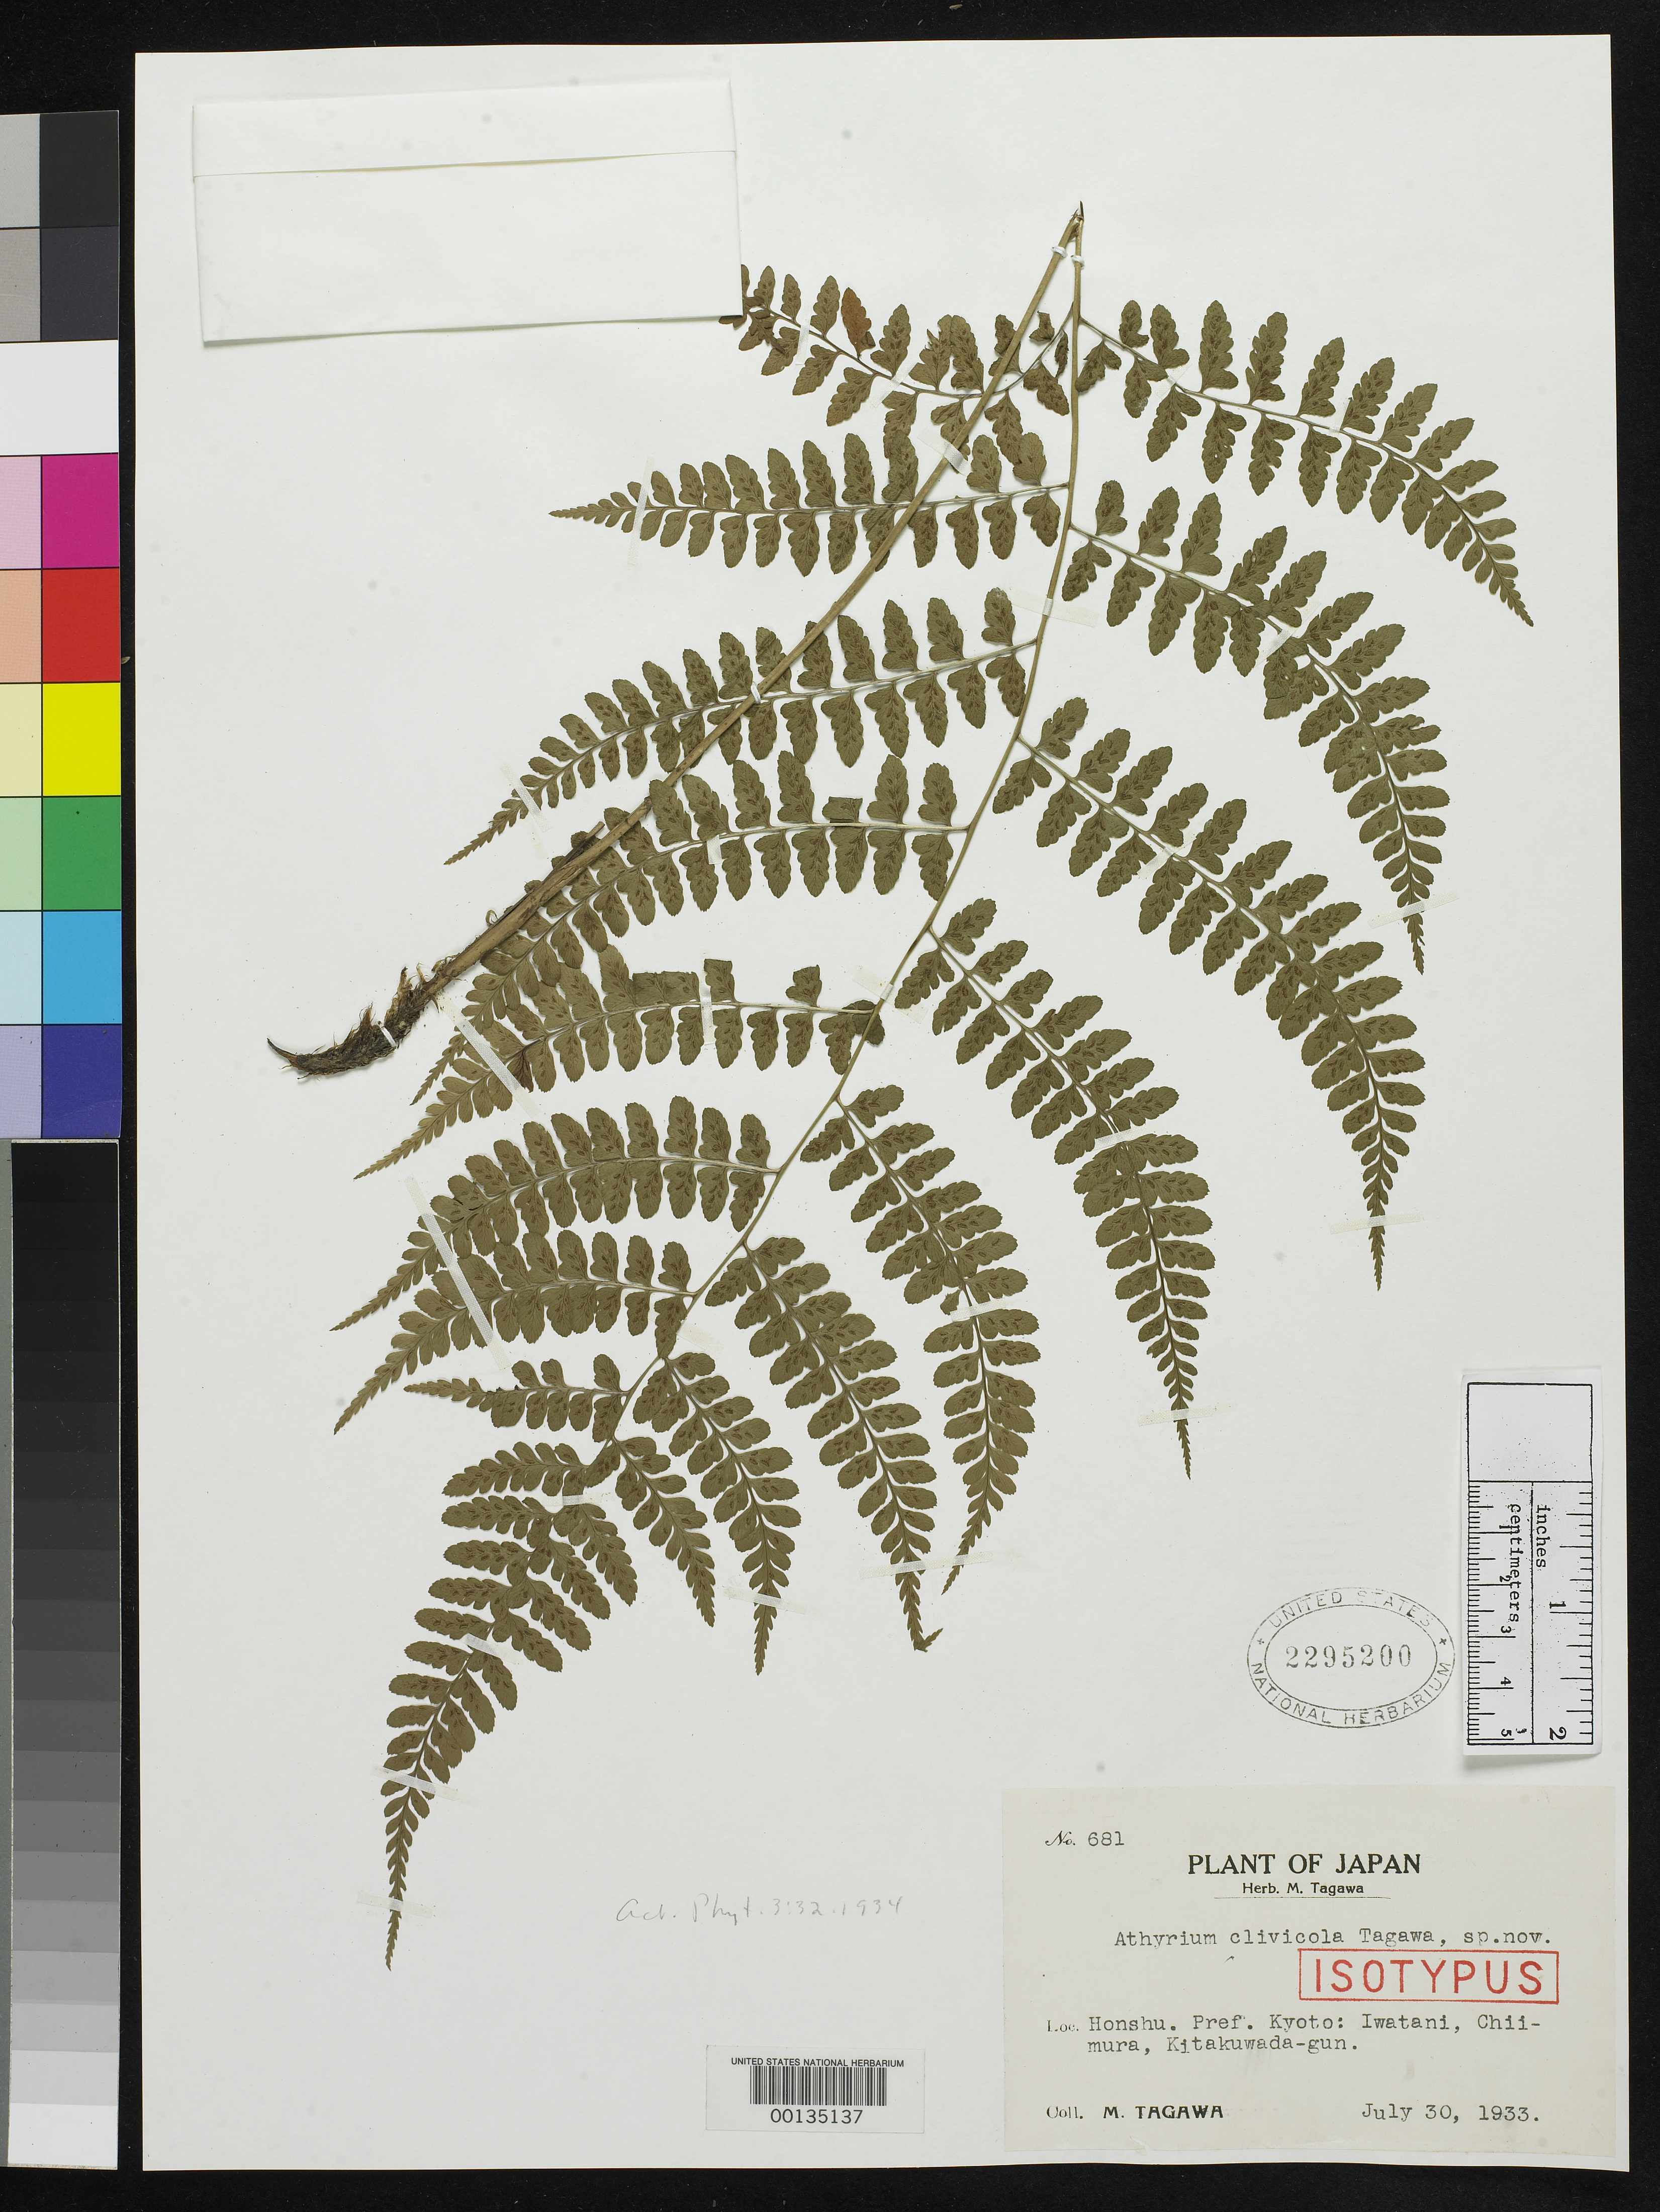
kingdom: Plantae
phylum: Tracheophyta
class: Polypodiopsida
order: Polypodiales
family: Athyriaceae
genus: Athyrium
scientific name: Athyrium clivicola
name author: Tagawa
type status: Isotype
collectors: M. Tagawa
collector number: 681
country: Japan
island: Honshu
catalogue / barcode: US 2295200